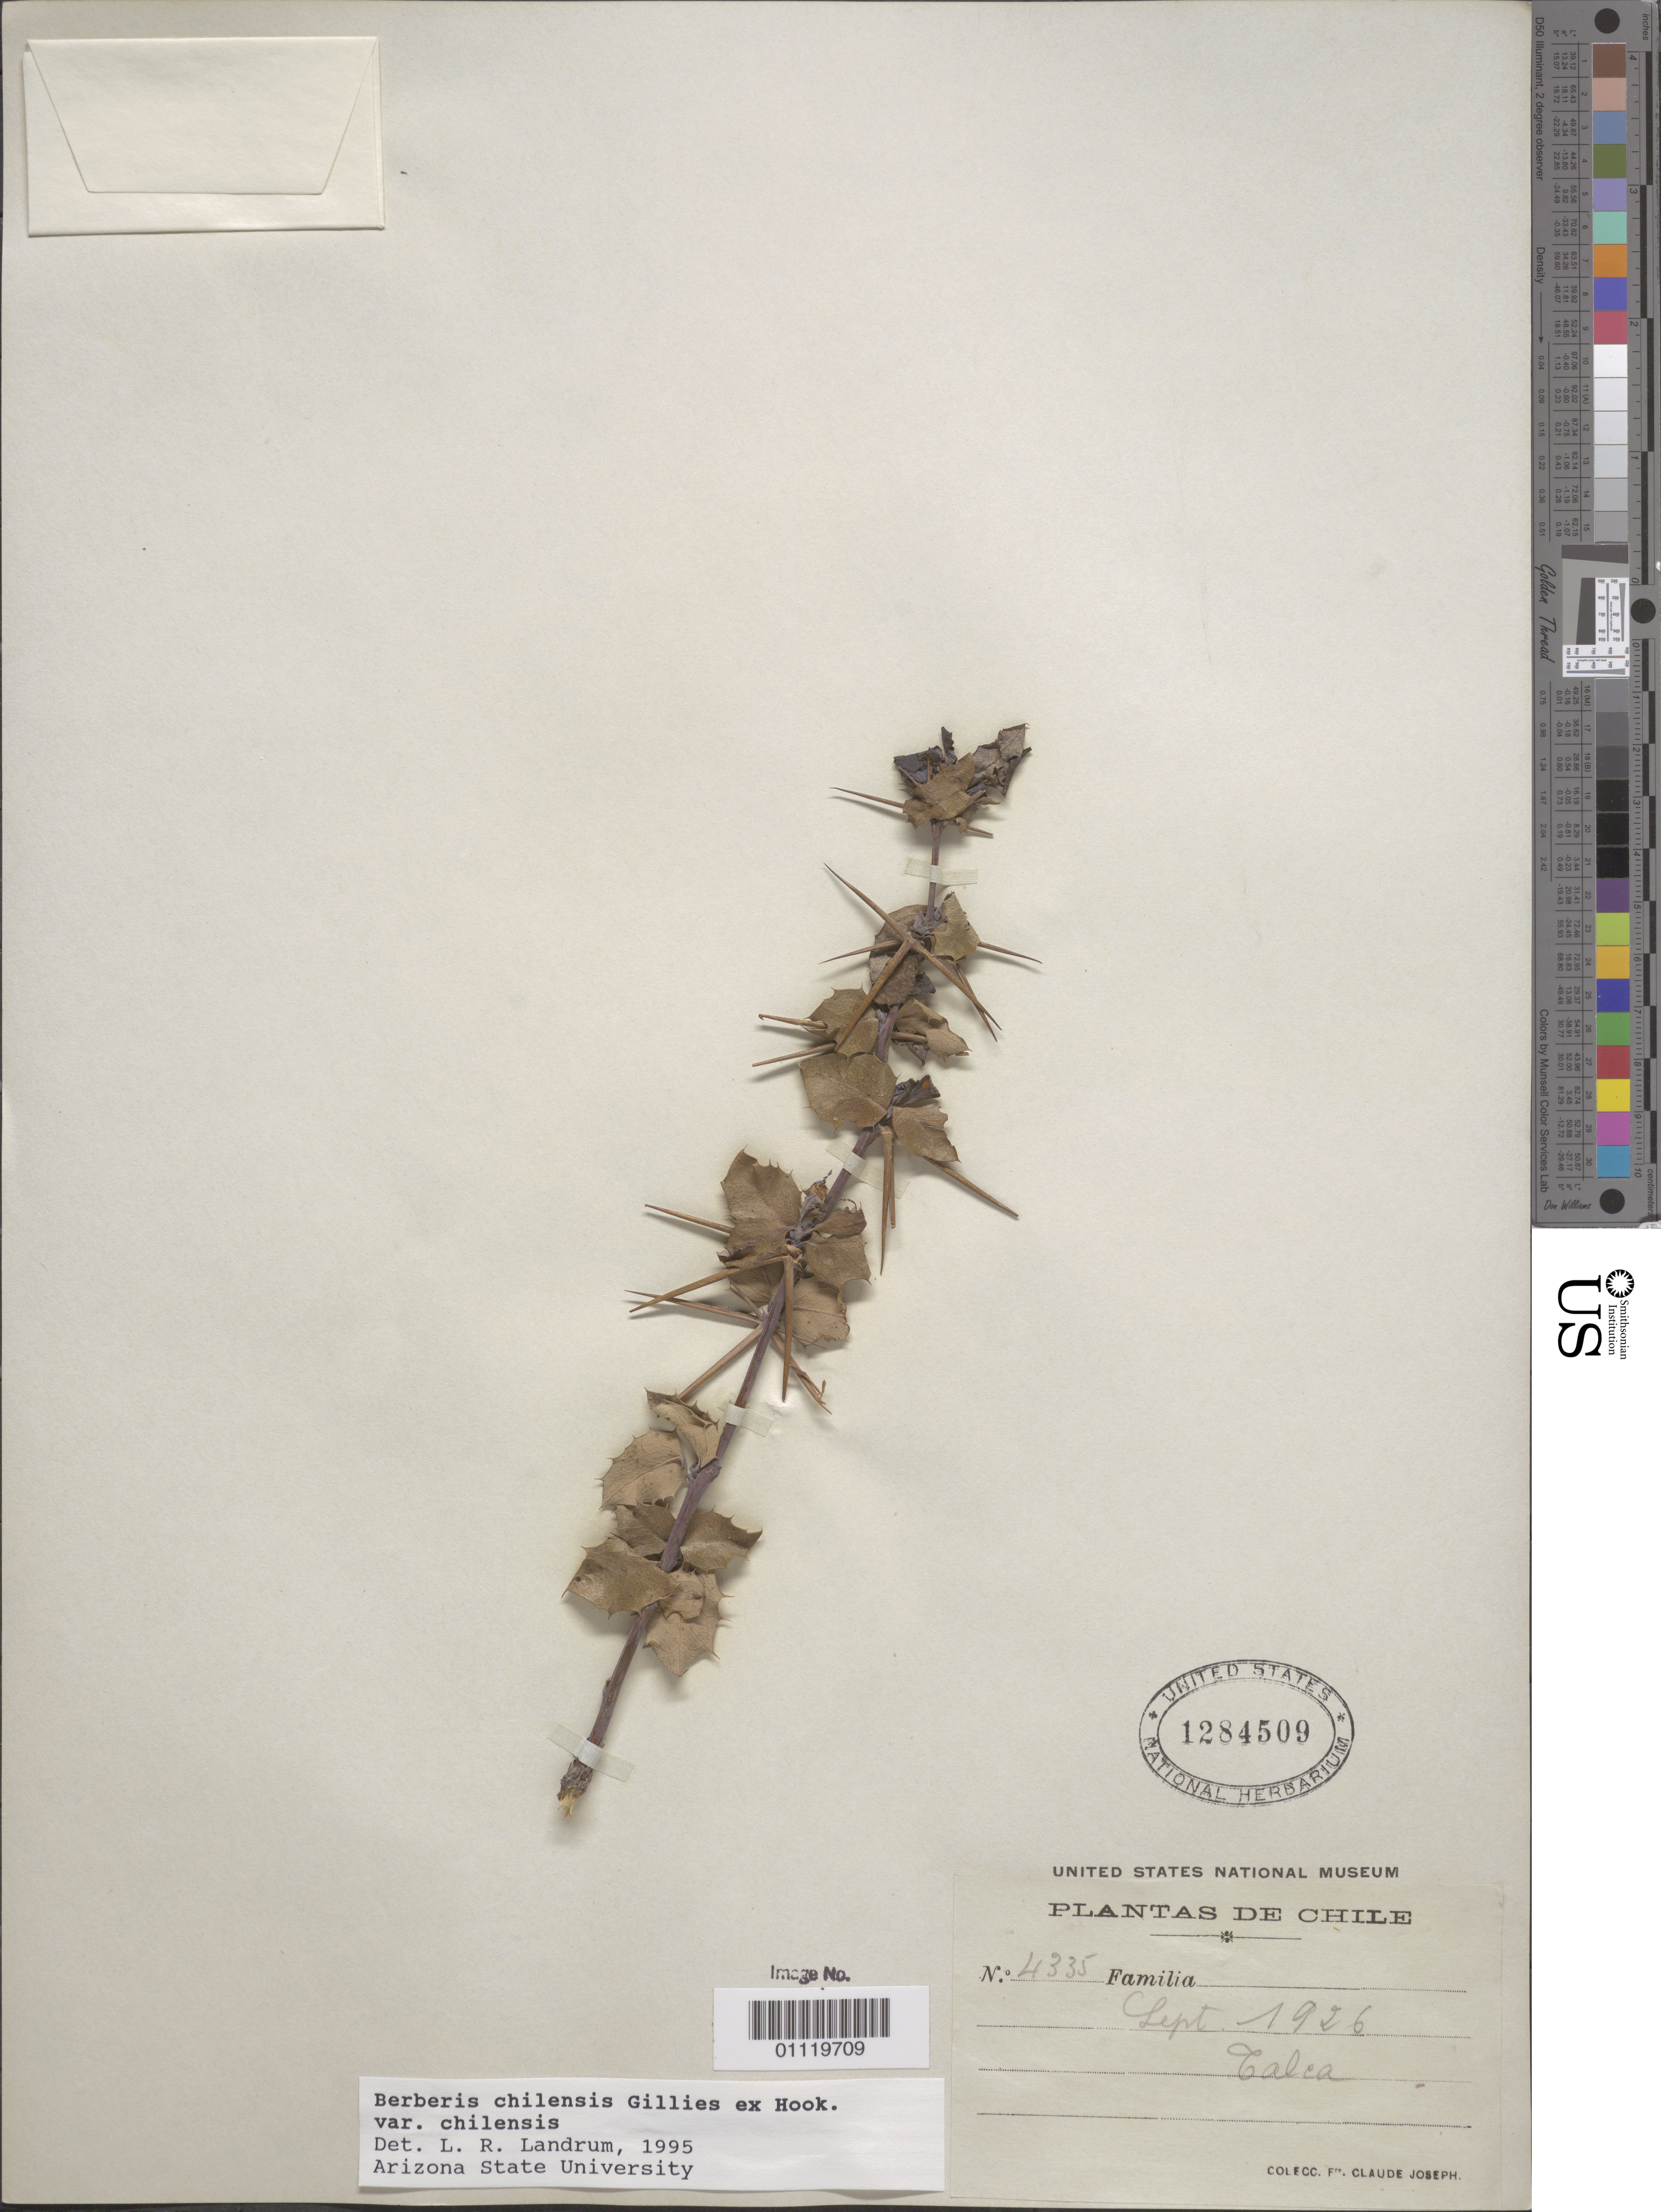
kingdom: Plantae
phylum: Tracheophyta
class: Magnoliopsida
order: Ranunculales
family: Berberidaceae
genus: Berberis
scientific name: Berberis chilensis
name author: J.M. Gillet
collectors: C. Joseph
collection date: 1926-09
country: Chile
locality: Talca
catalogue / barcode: US 1284509